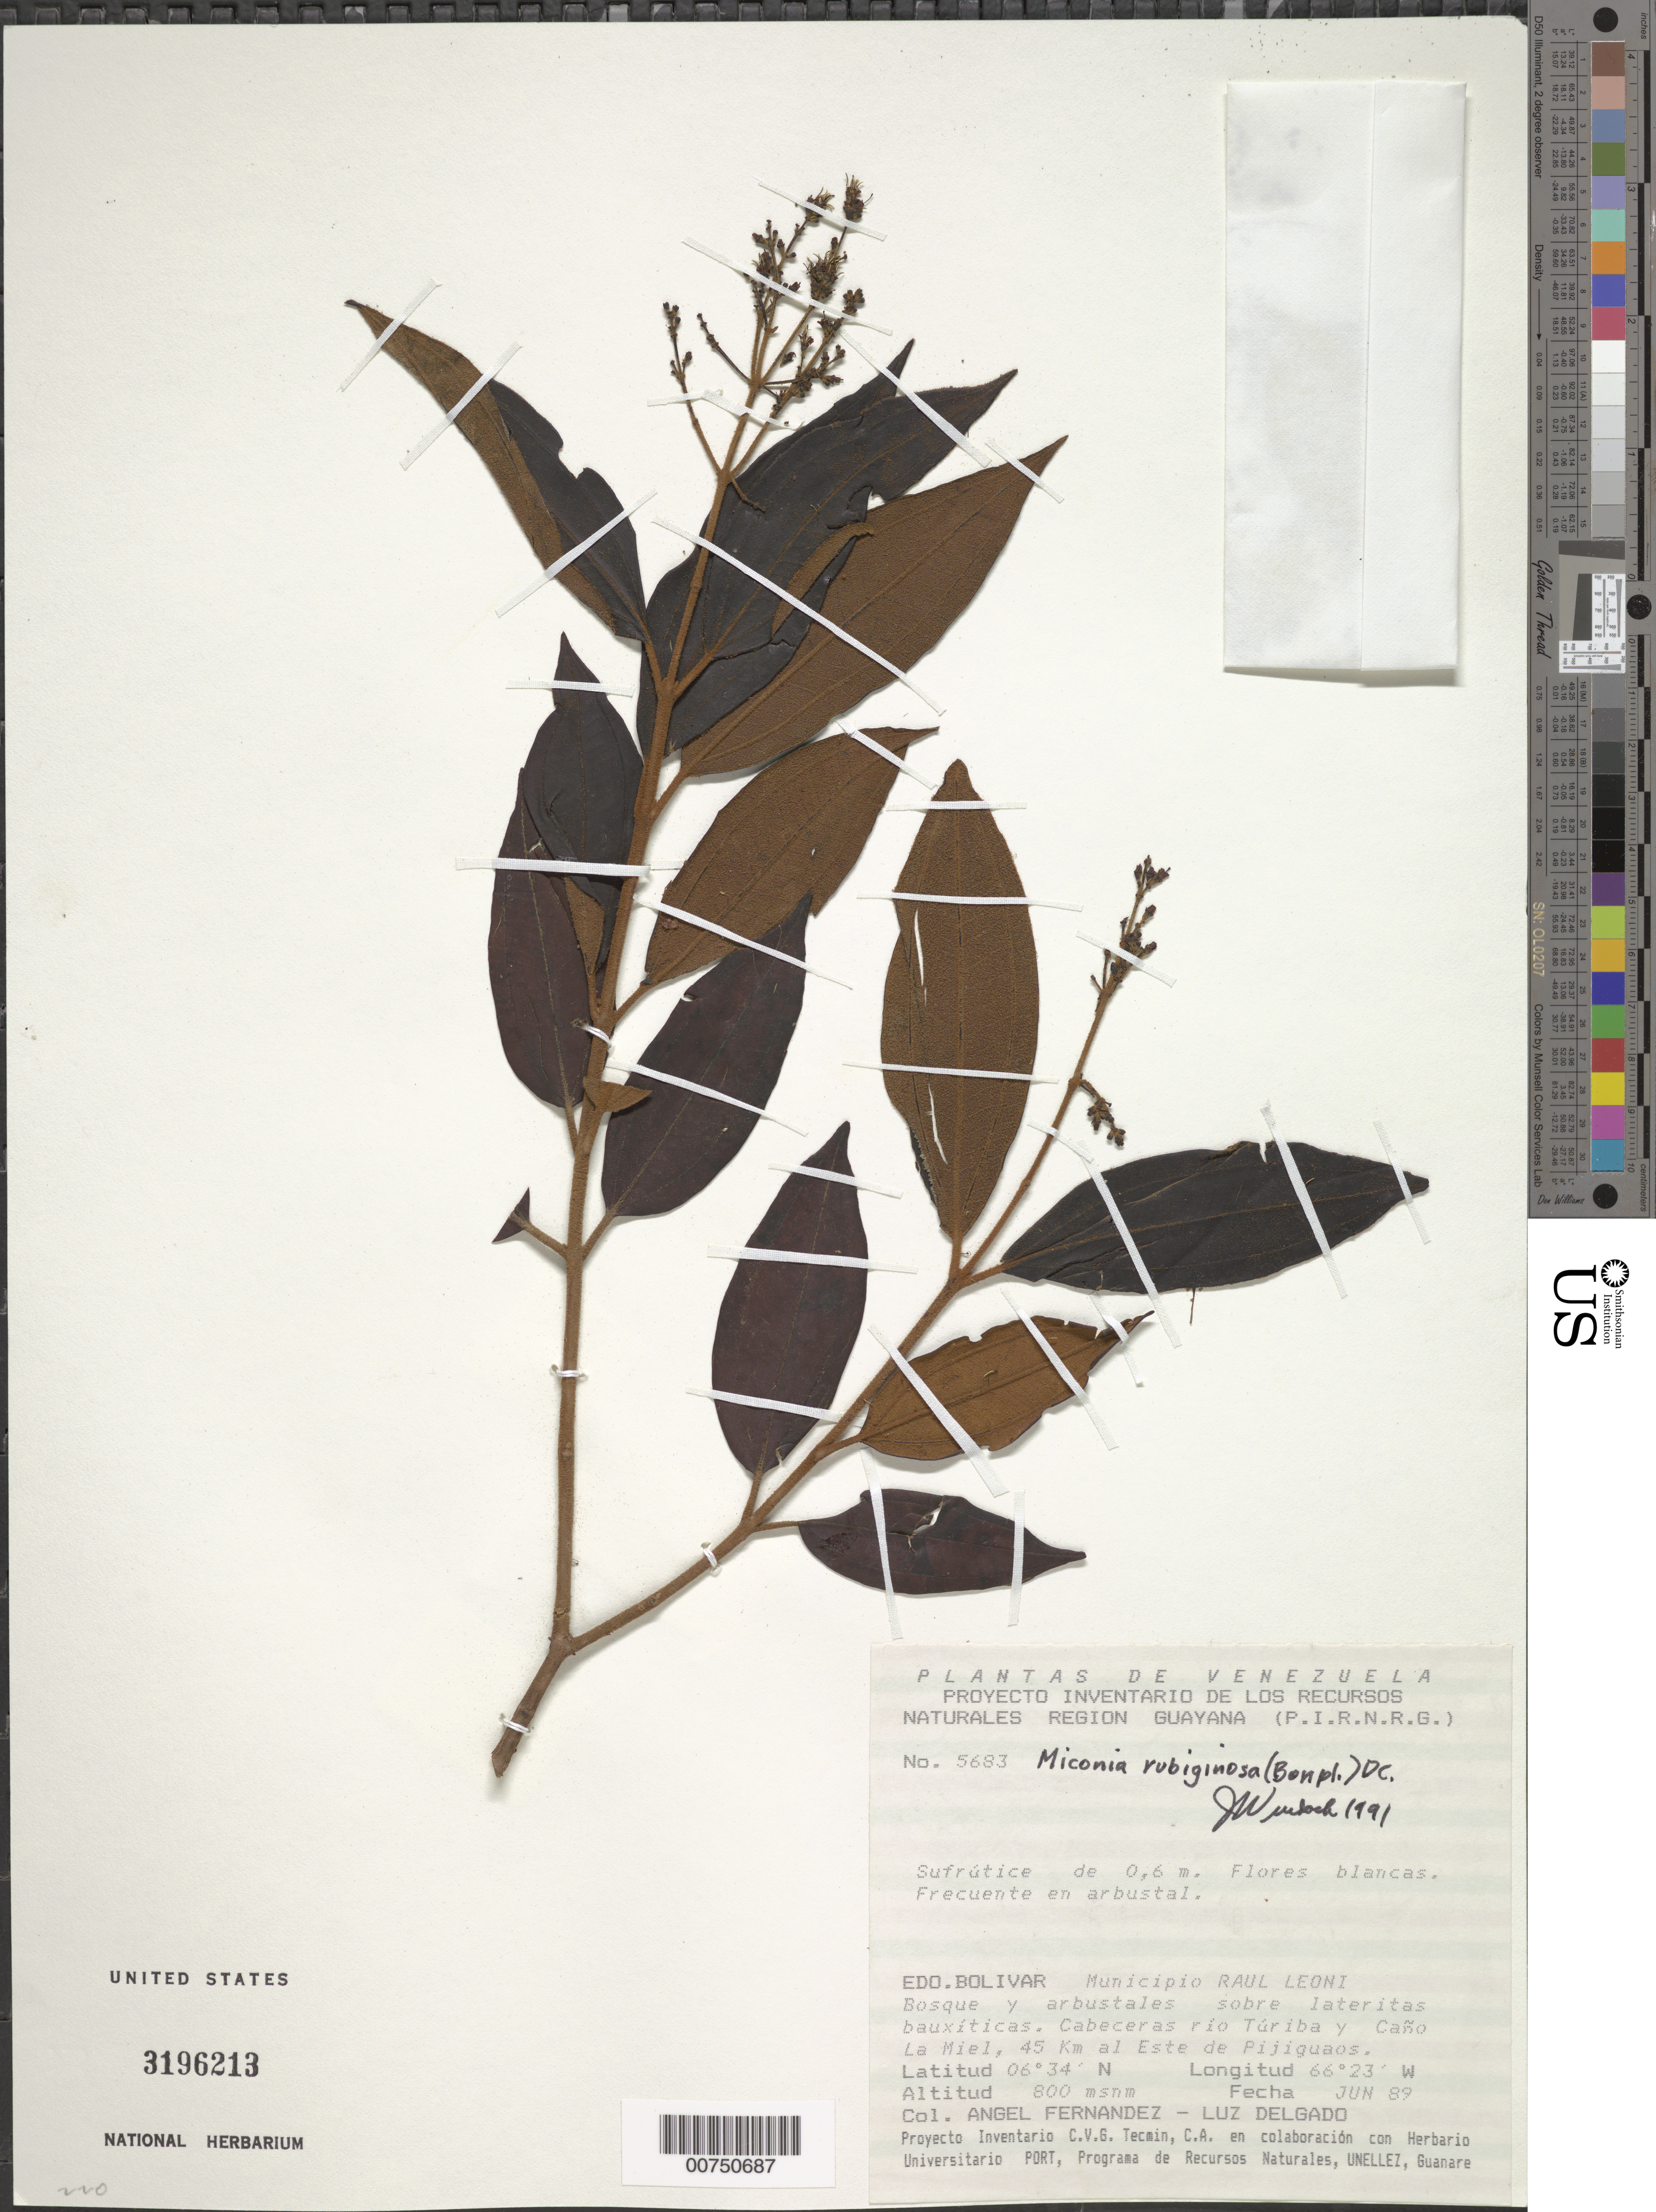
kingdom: Plantae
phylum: Tracheophyta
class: Magnoliopsida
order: Myrtales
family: Melastomataceae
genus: Miconia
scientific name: Miconia rubiginosa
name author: (Bonpl.) DC.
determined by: Wurdack, John J., (US), US (UNITED STATES)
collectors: A. Fernández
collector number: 5683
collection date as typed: Jun-89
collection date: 1989-06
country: Venezuela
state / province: Bolívar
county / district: Angostura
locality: Mun. Raúl Leoni [=Angostura], cabeceras Río Túriba y Caño La Miel, 45 km al Este de Pijiguaos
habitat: Bosque y arbustales sobre lateritas bauxiticas; en arbustal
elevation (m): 800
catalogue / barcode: US 3196213